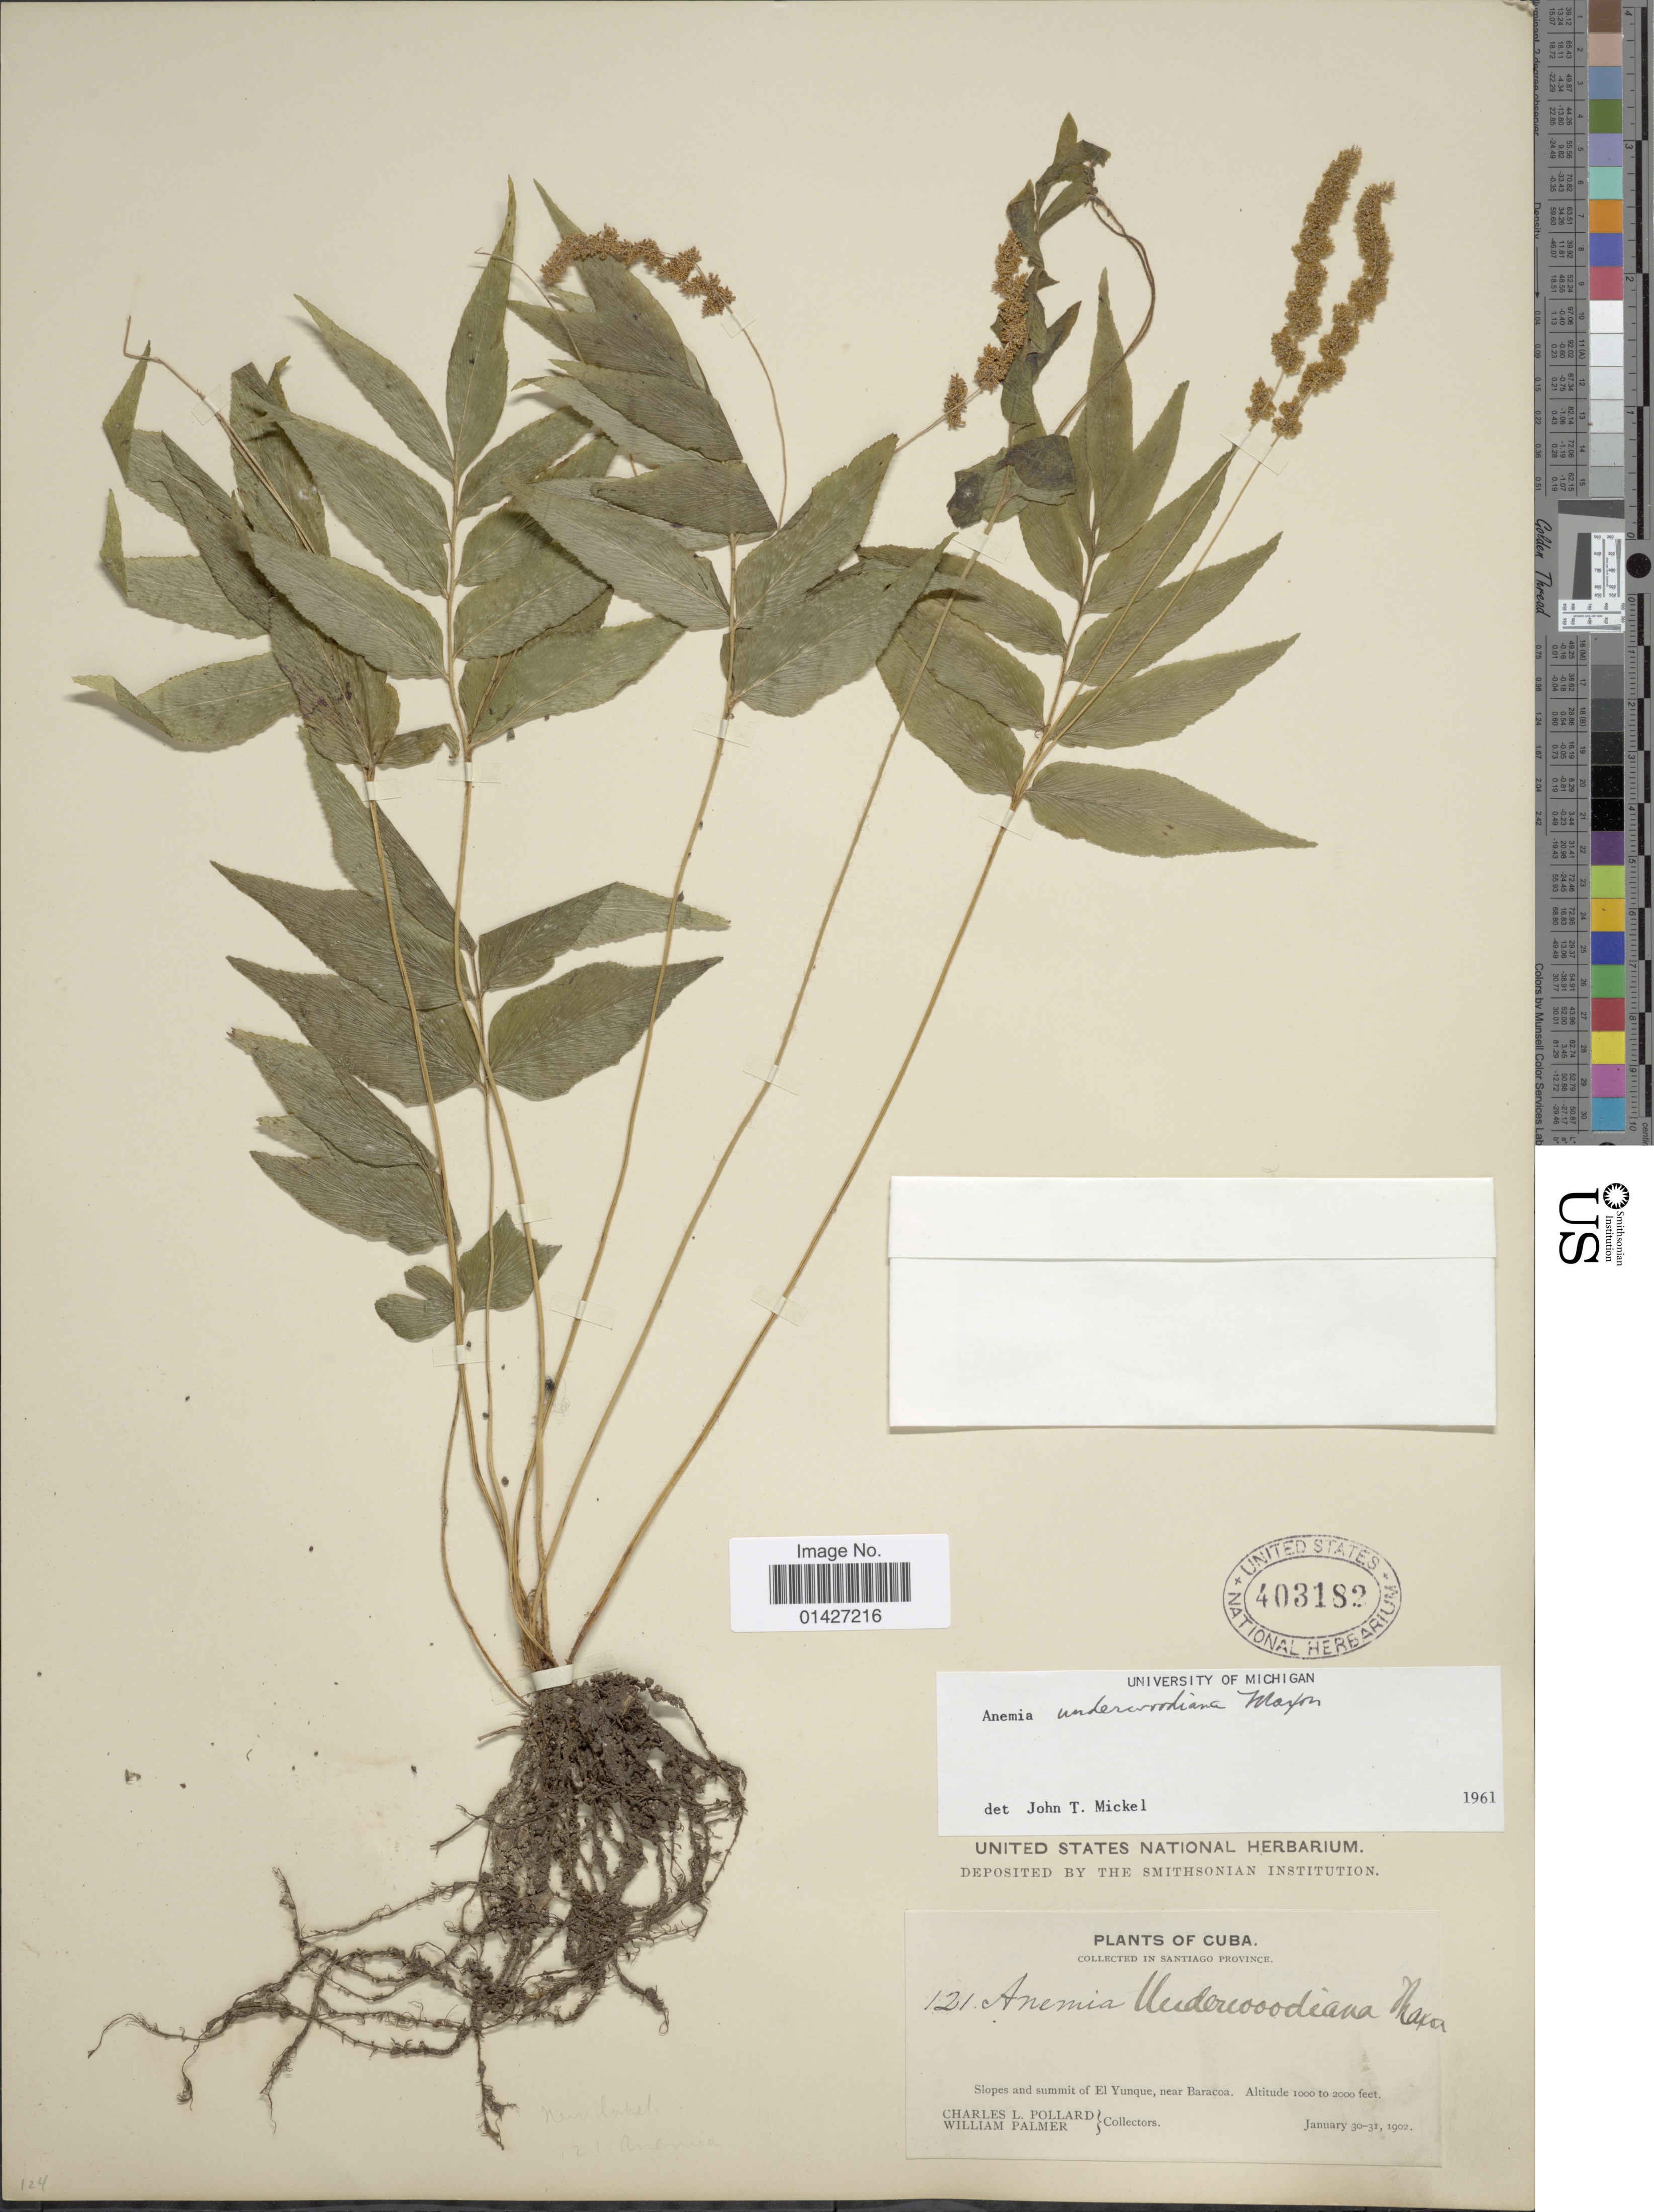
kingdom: Plantae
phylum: Tracheophyta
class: Polypodiopsida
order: Schizaeales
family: Anemiaceae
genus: Anemia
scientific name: Anemia underwoodiana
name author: Maxon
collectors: C. L. Pollard & W. Palmer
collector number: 121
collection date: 1902-01-30/1902-01-31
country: Cuba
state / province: Santiago de Cuba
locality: Slopes and summit of El Yunque, near Baracoa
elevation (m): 305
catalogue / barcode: US 403182